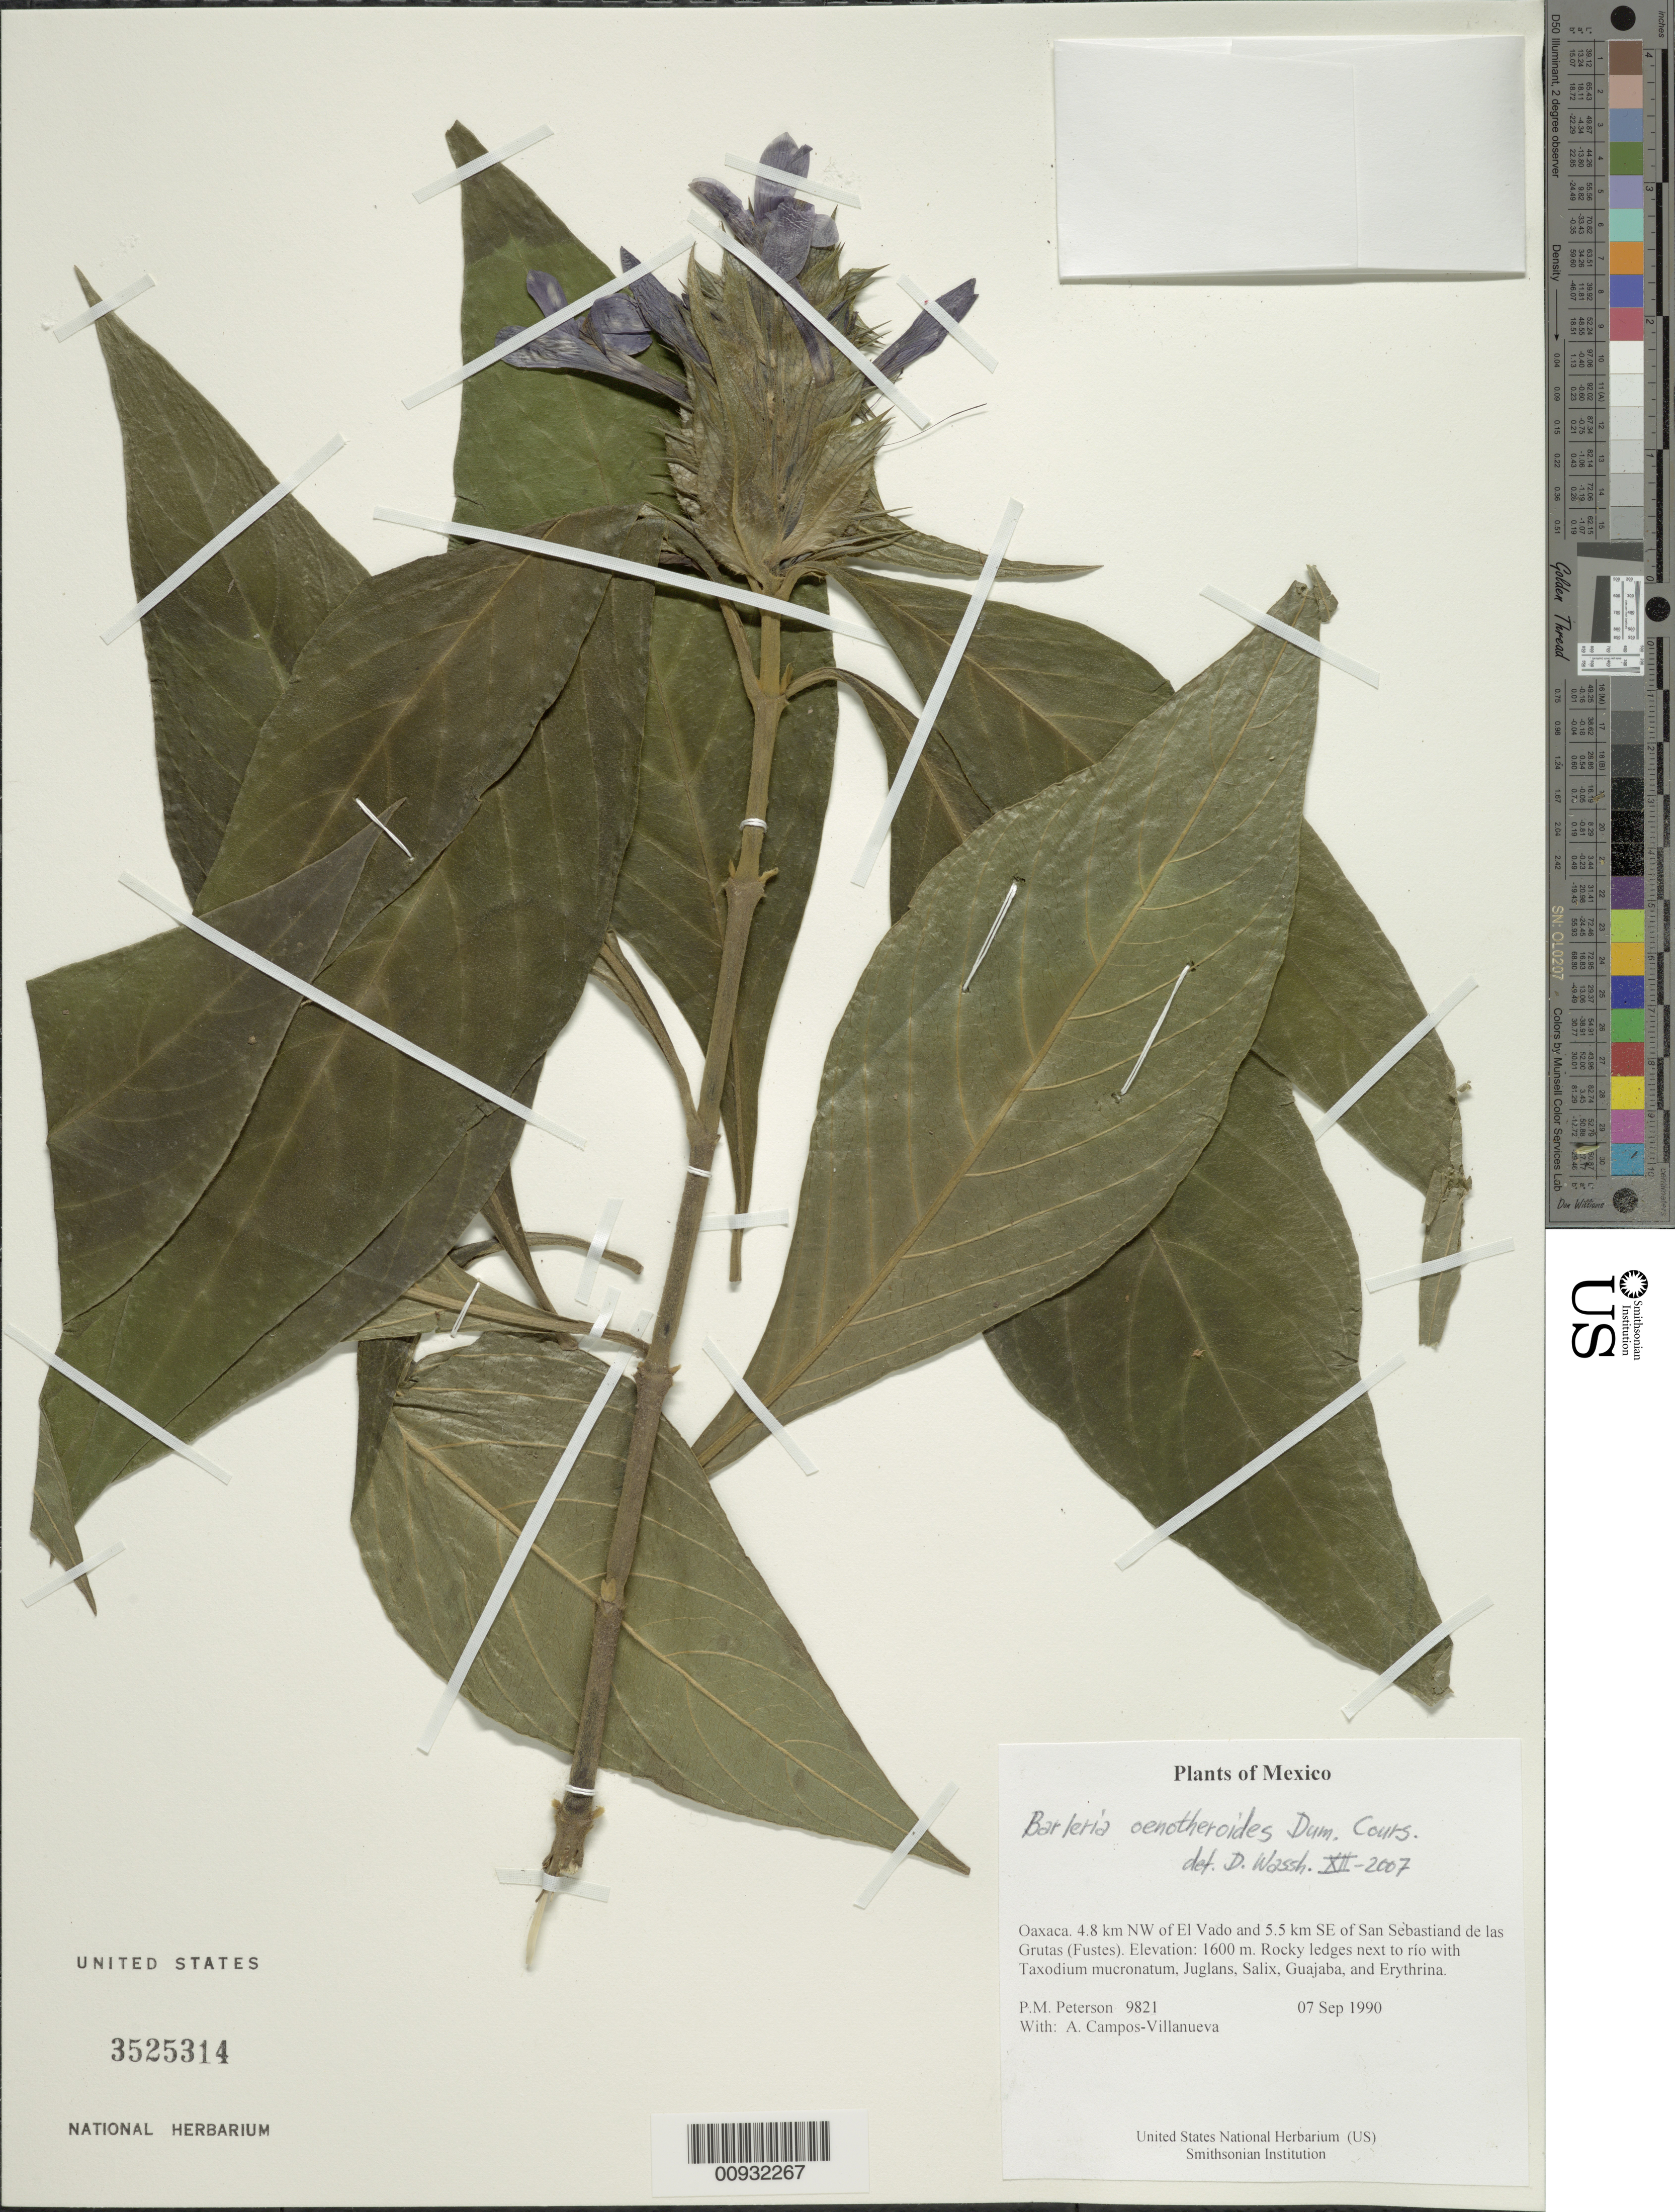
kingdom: Plantae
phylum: Tracheophyta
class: Magnoliopsida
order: Lamiales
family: Acanthaceae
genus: Barleria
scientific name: Barleria oenotheroides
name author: Dum. Cours.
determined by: Wasshausen, Dieter C., (BOT), Smithsonian Institution - National Museum of Natural History (UNITED STATES)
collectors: P. M. Peterson & A. Campos-Villanueva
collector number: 09821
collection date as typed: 07 Sep 1990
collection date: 1990-09-07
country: Mexico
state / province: Oaxaca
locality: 4.8 km NW of El Vado and 5.5 km SE of San Sebastiand de las Grutas (Fustes).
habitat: Rocky ledges next to río with Taxodium mucronatum, Juglans, Salix, Guajaba, and Erythrina.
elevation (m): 1600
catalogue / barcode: US 3525314